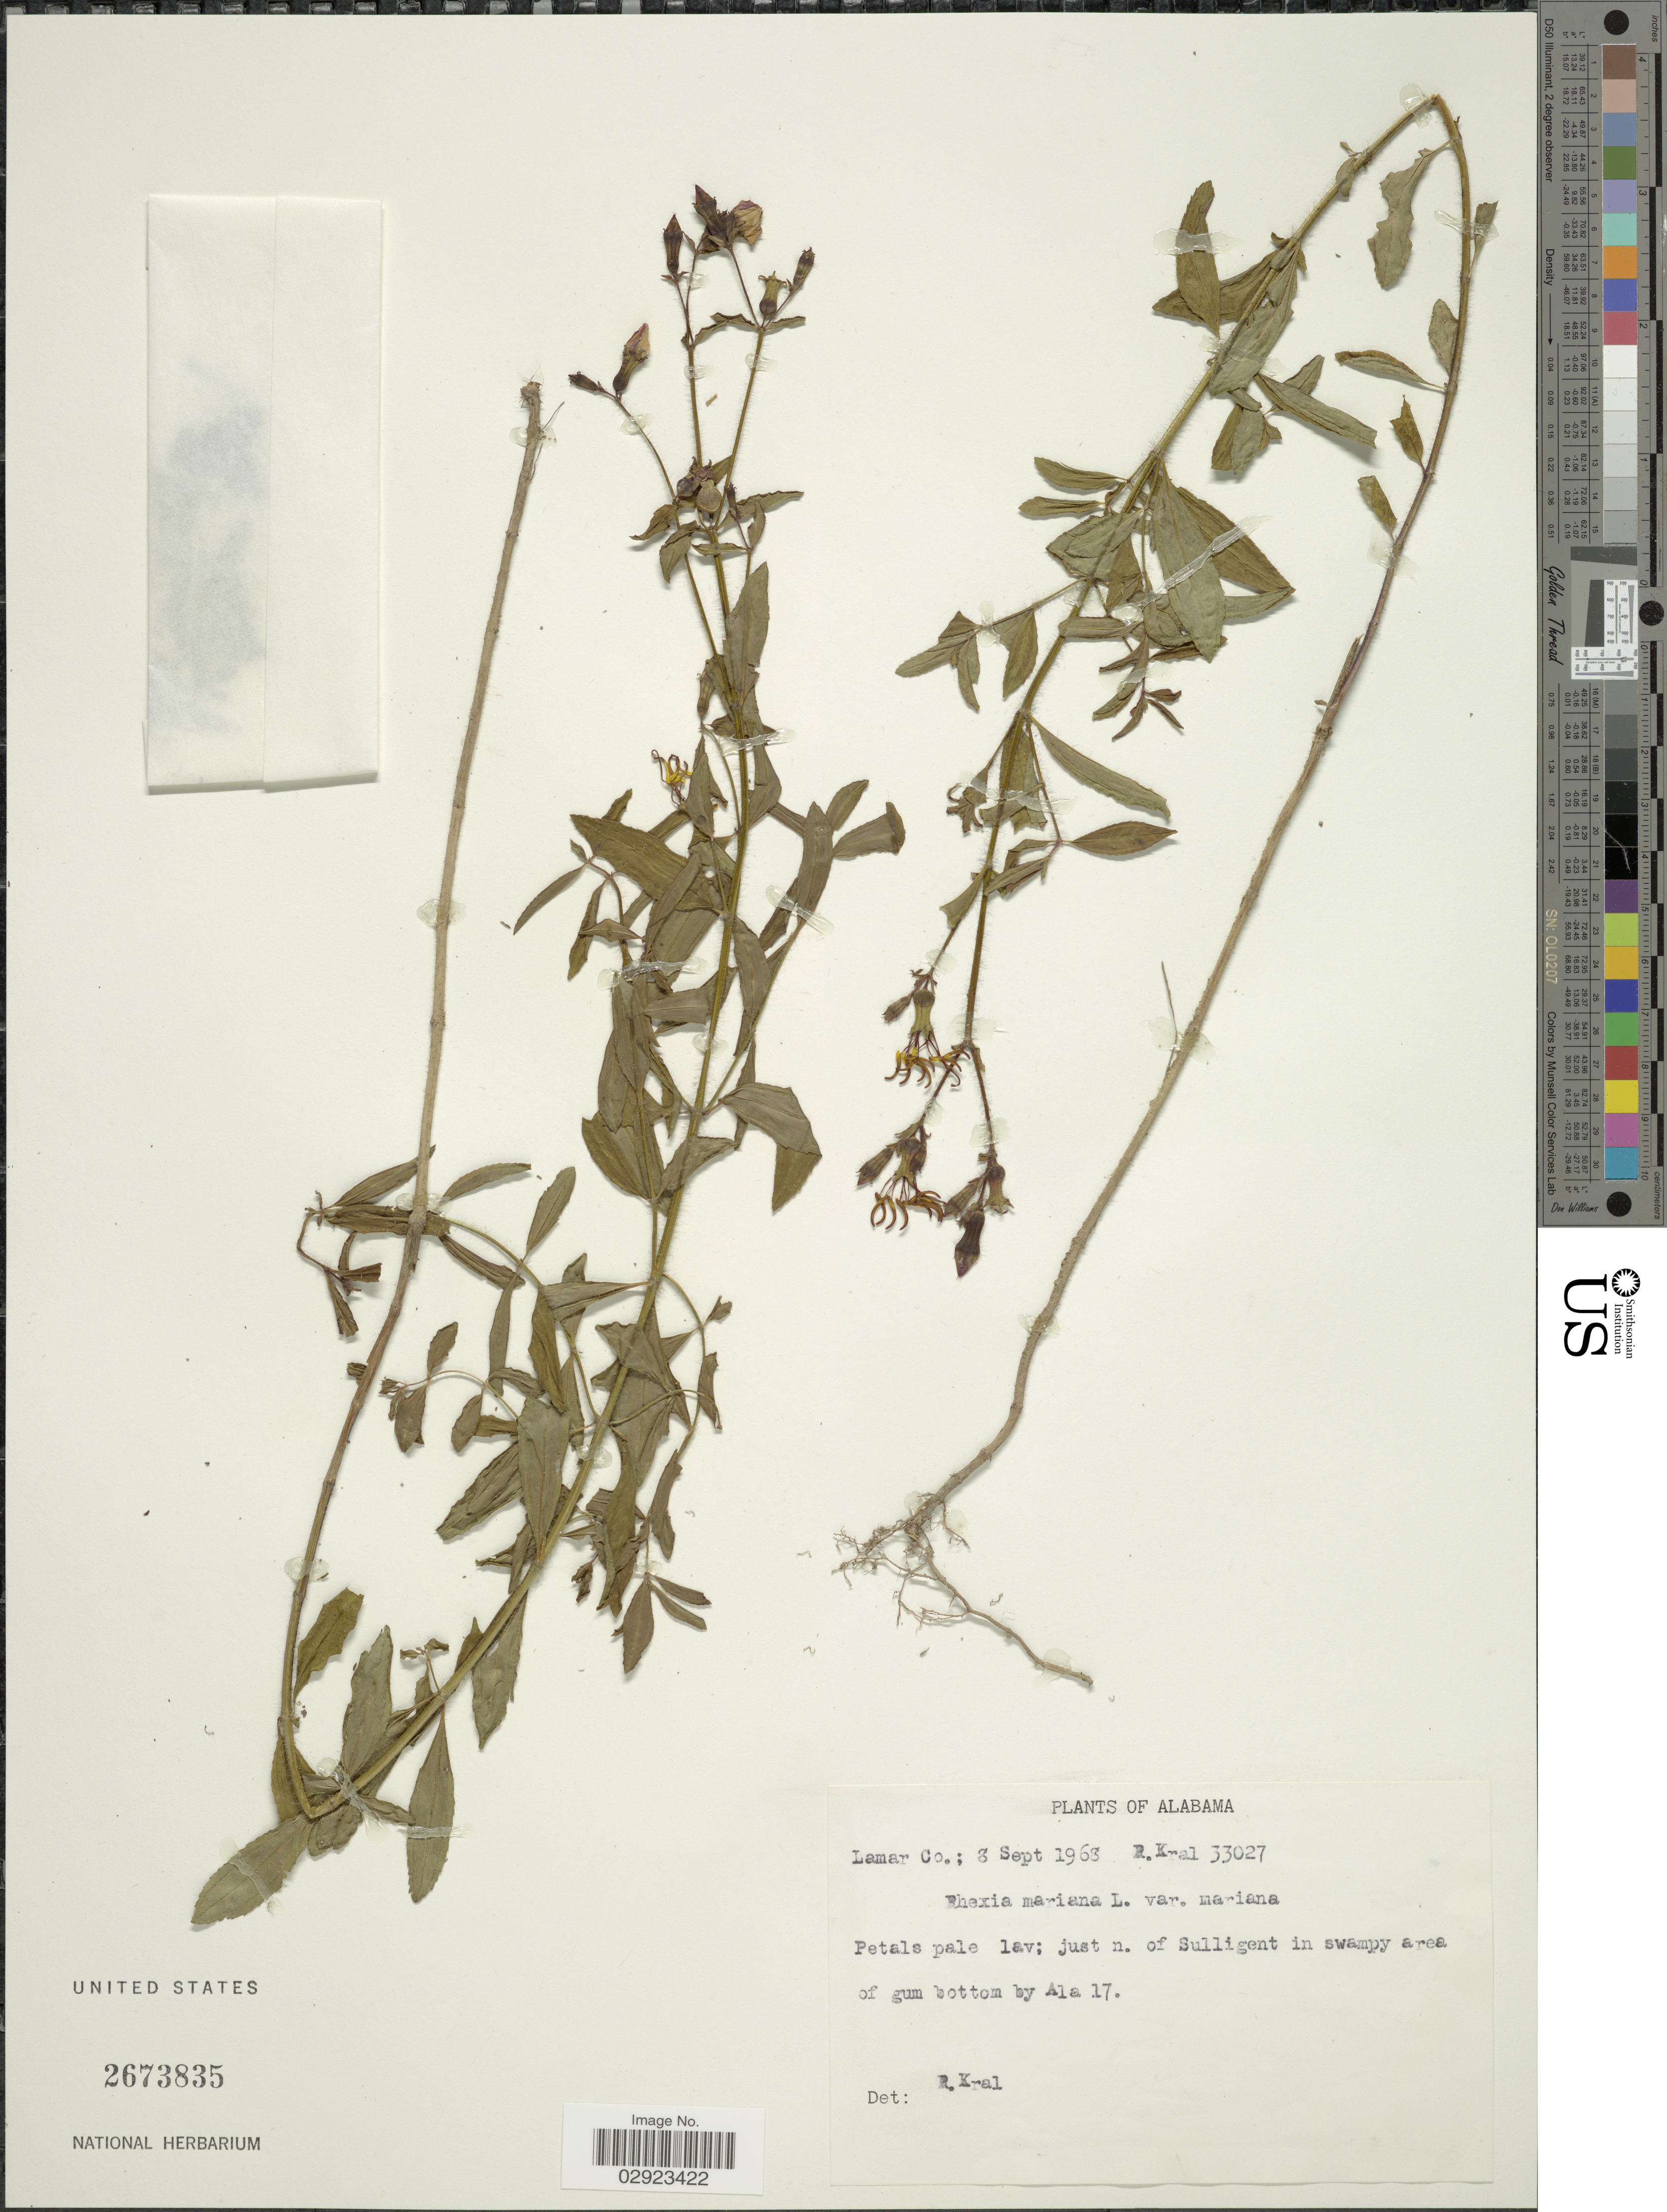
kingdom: Plantae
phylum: Tracheophyta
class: Magnoliopsida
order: Myrtales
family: Melastomataceae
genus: Rhexia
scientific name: Rhexia mariana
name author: L.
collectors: R. Kral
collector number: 33027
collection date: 1968-09-08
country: United States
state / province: Alabama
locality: Lamar Co., Petals pale lav; just n. of Sulligent in swampy area of gum bottom by Ala 17.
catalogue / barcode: US 2673835